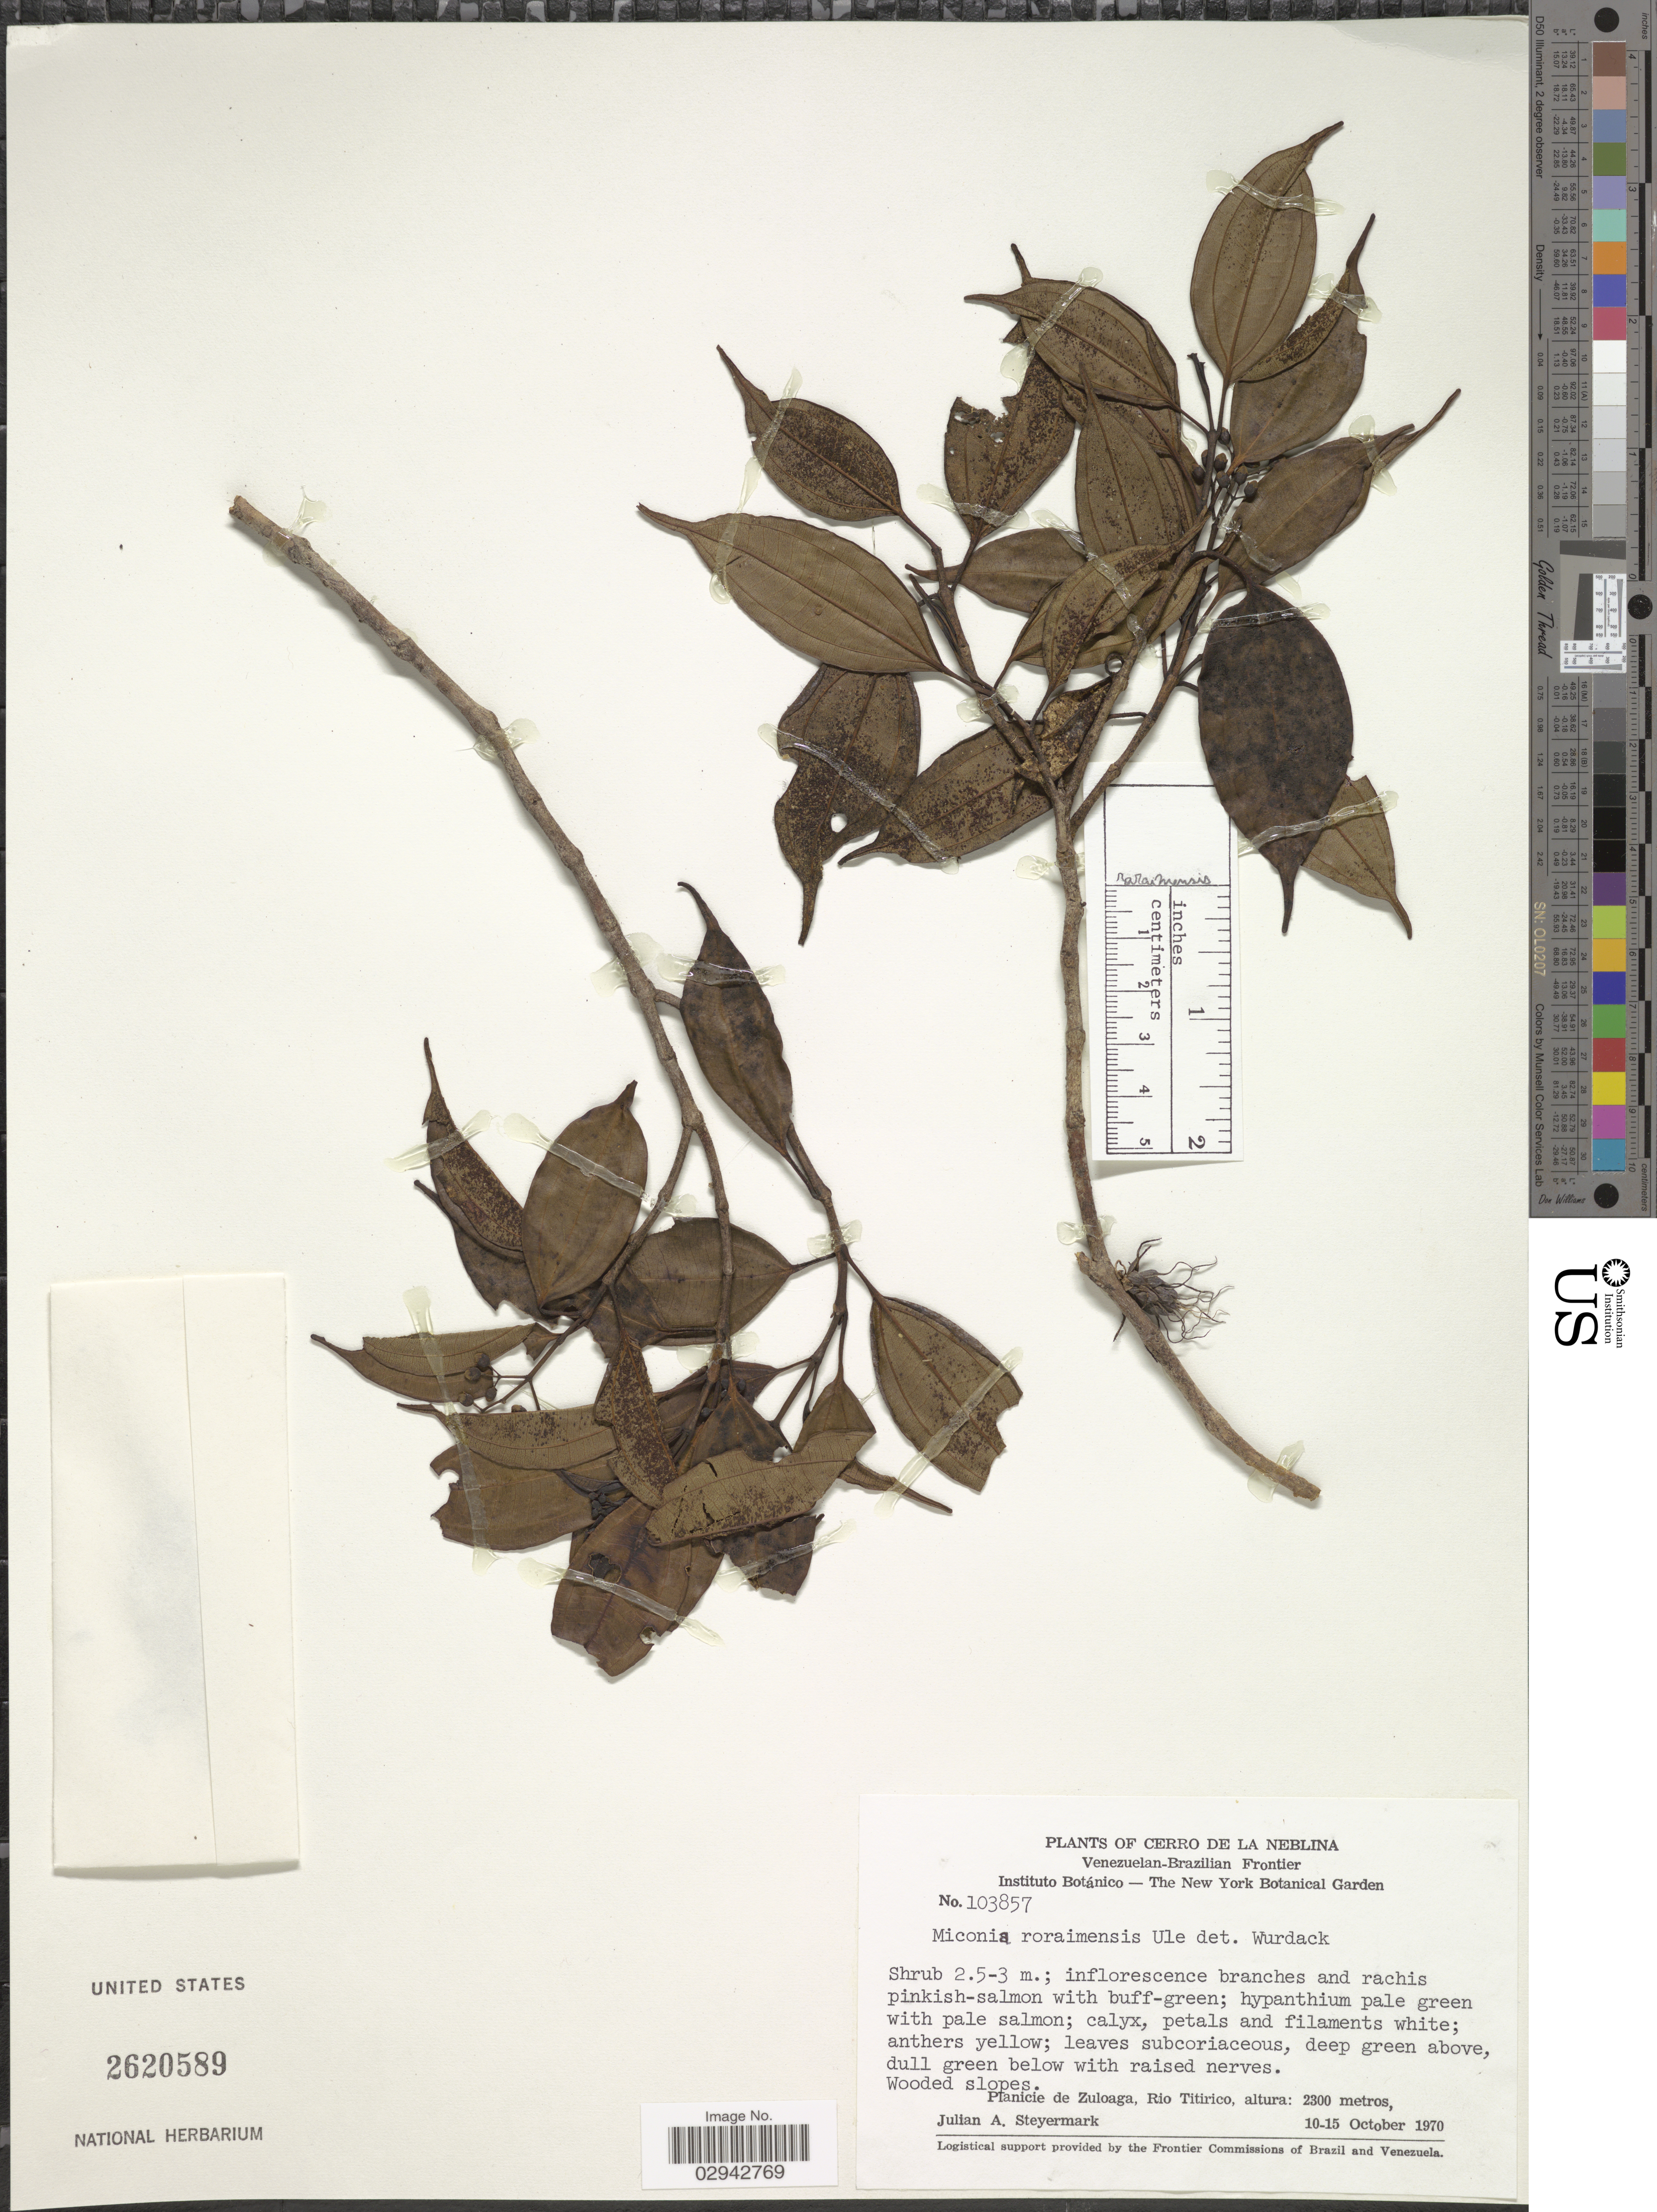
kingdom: Plantae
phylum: Tracheophyta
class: Magnoliopsida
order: Myrtales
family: Melastomataceae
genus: Miconia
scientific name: Miconia roraimensis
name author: Ule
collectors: J. Steyermark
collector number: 103857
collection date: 1970-10-10/1970-10-15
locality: Cerro de la Neblina. Venezuelan-Brazilian Frontier. Planicie de Zuloaga, Rio Titirico.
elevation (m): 2300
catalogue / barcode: US 2620589